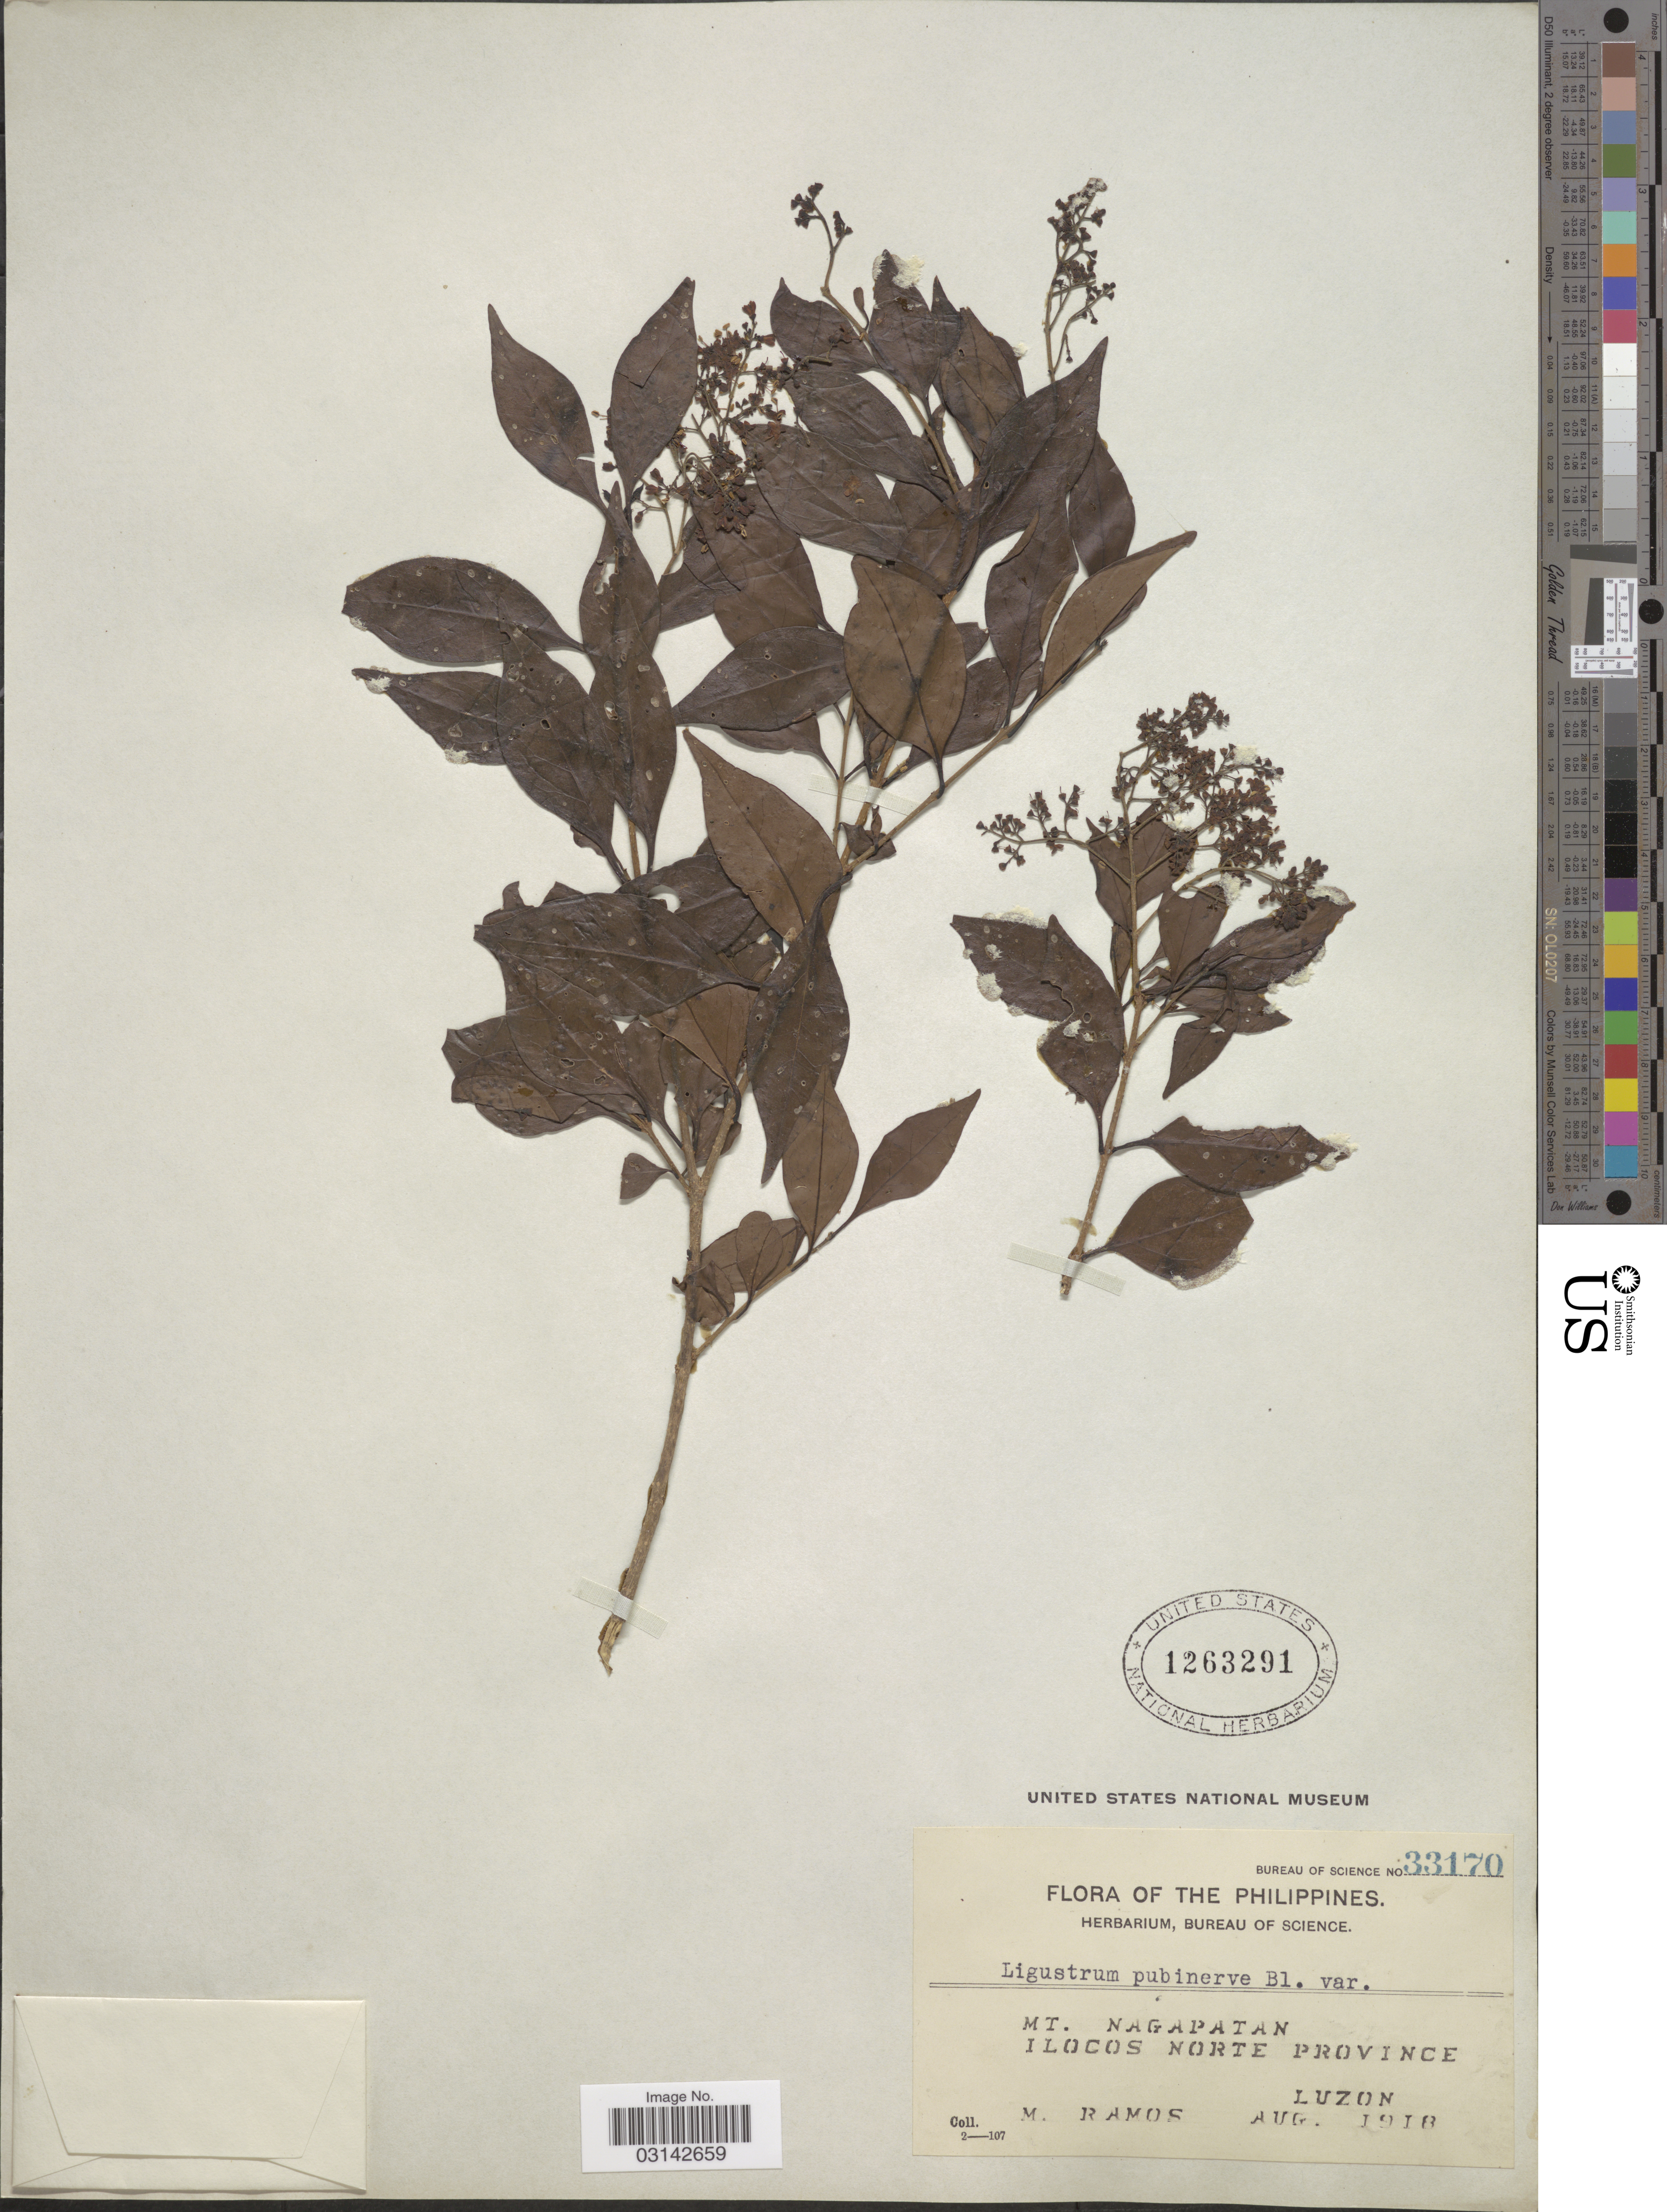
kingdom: Plantae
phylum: Tracheophyta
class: Magnoliopsida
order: Lamiales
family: Oleaceae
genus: Ligustrum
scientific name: Ligustrum sp.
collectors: M. Ramos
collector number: Bureau of Science 33170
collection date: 1918-08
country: Philippines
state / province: Ilocos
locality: Mt. Nagapatan, Ilocos Norte Province, Luzon.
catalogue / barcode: US 1263291